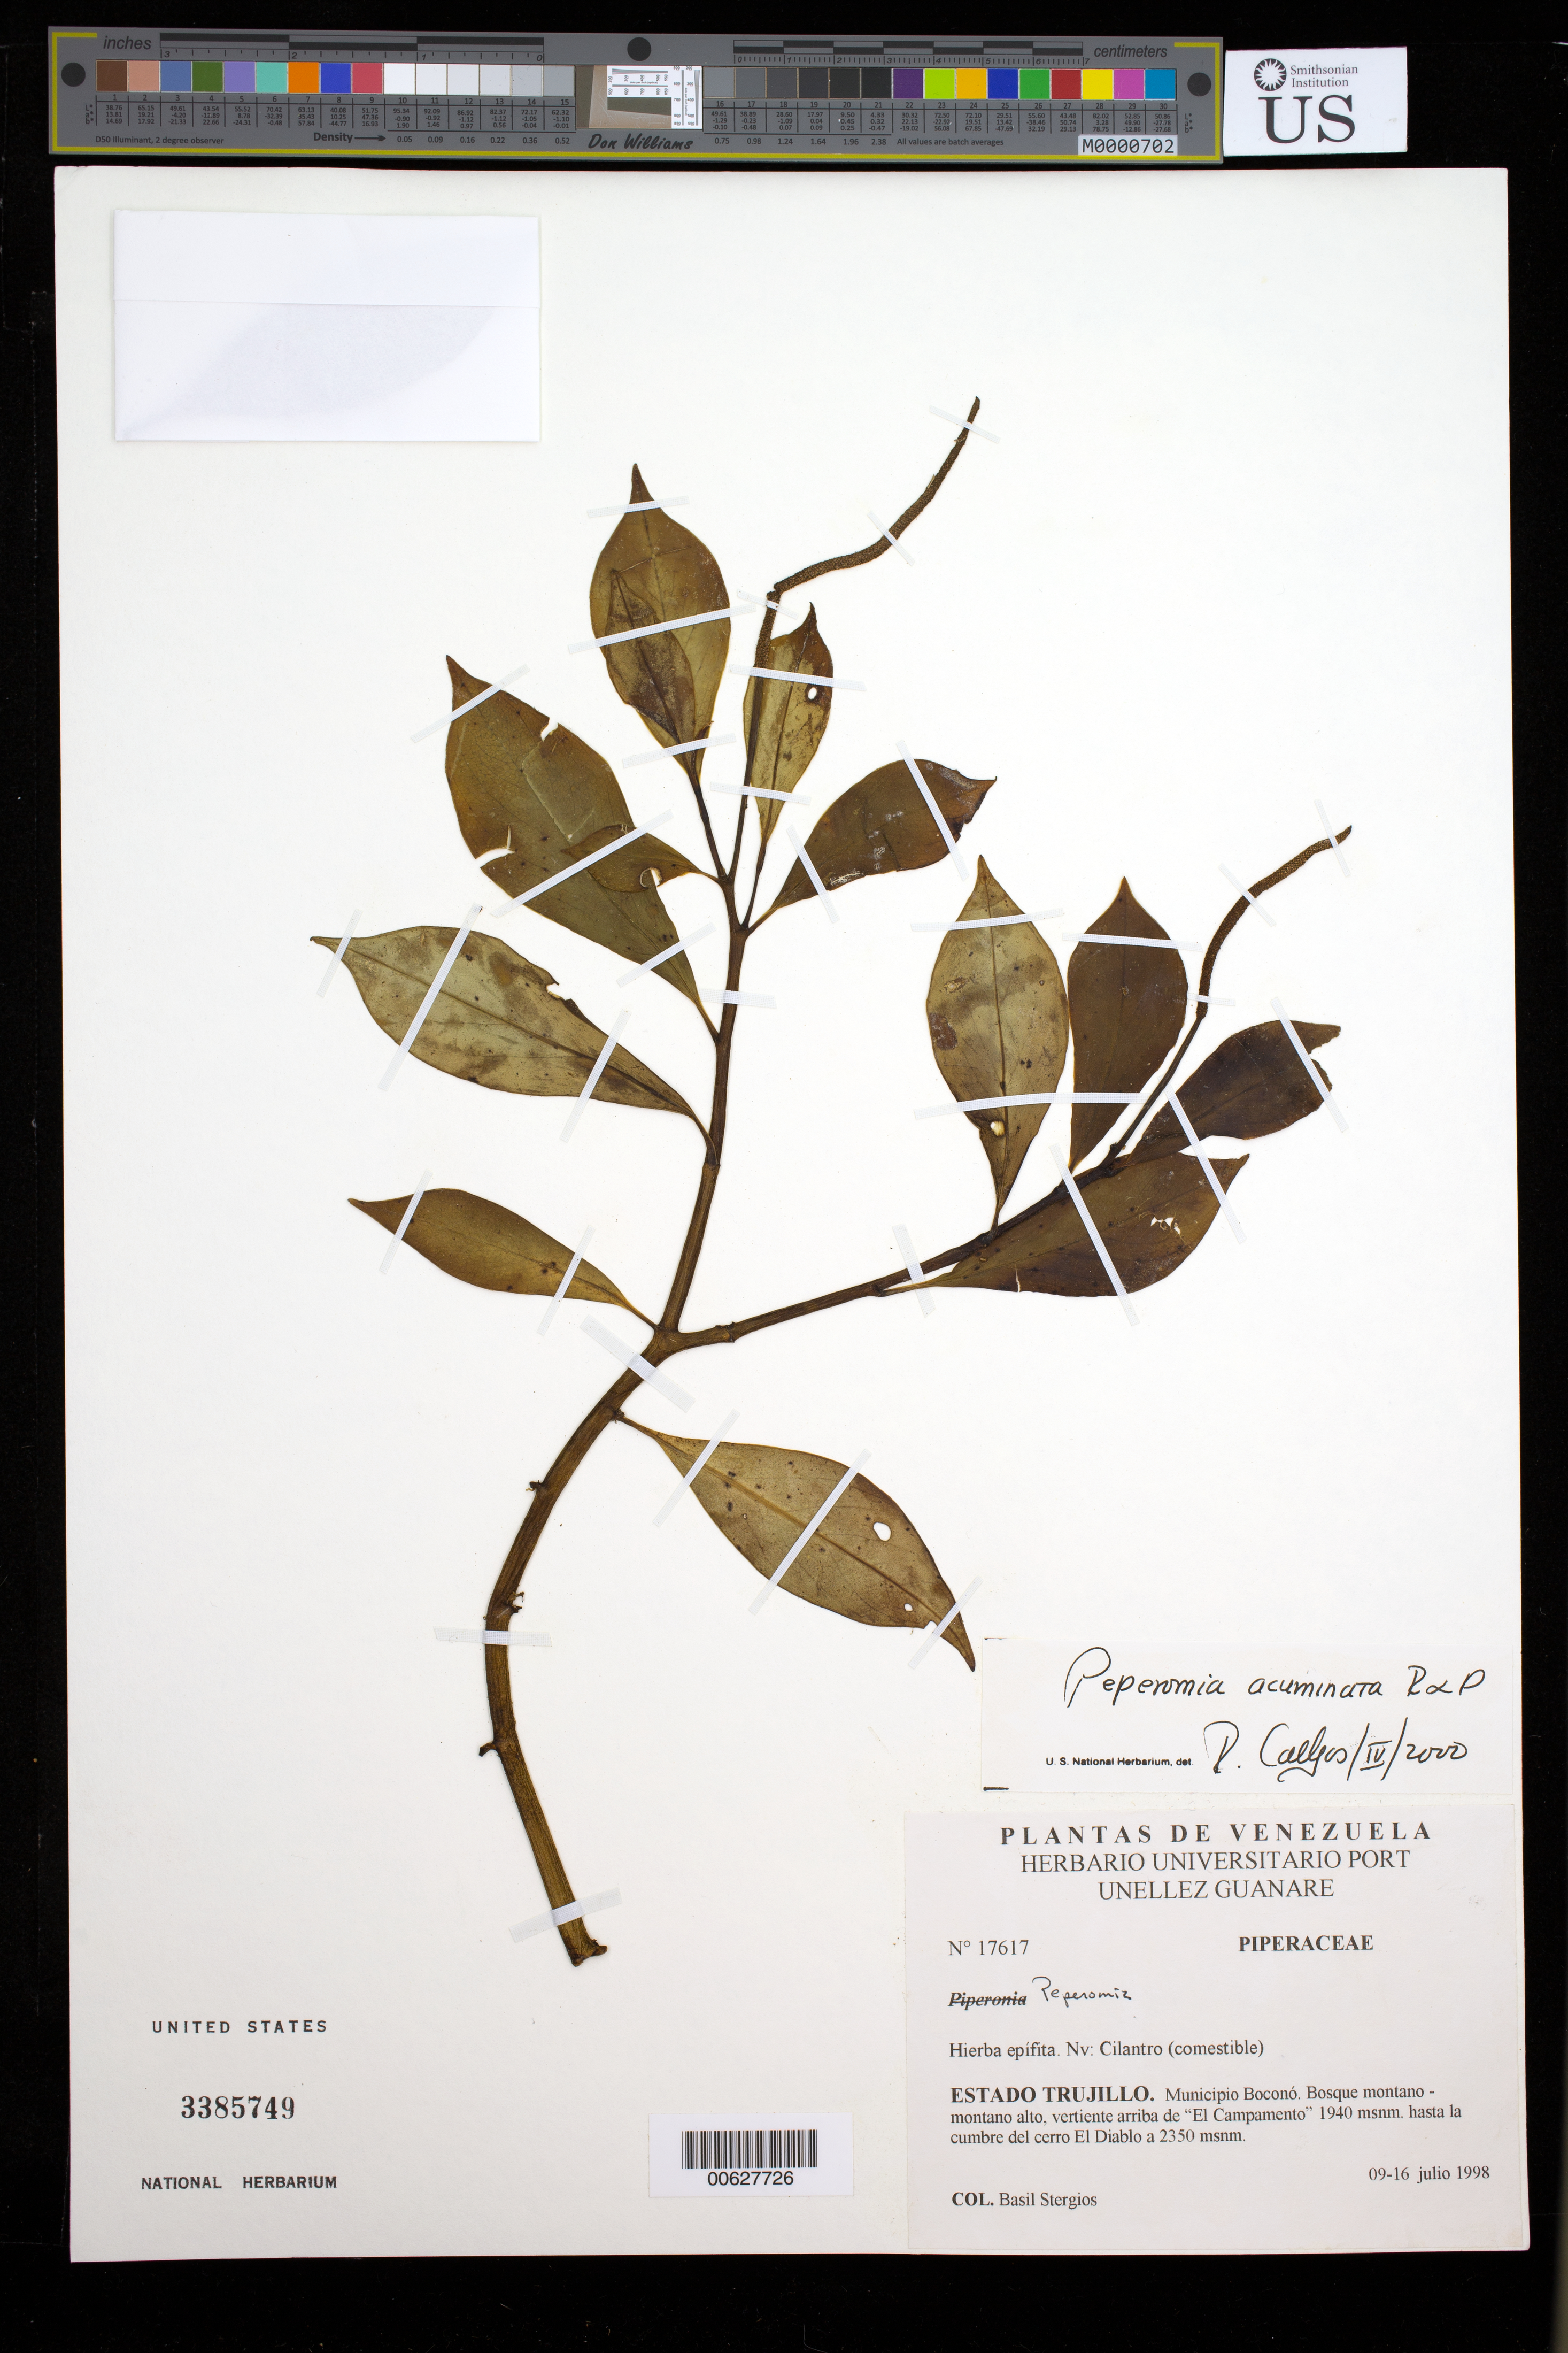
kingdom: Plantae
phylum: Tracheophyta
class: Magnoliopsida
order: Piperales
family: Piperaceae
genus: Peperomia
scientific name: Peperomia acuminata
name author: Ruiz & Pav.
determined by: Callejas, Ricardo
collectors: B. G. Stergios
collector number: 17617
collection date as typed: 09 Jul 1998 to 16 Jul 1998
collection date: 1998-07-09/1998-07-16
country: Venezuela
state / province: Trujillo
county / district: Boconó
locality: Vertiente arriba de El Campamento 1940 m hasta la cumbre del cerro El Diablo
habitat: Bosque montano - montano alto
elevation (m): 1940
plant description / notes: Common name: Cilantro (comestible); HUA, PORT, US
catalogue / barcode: US 3385749